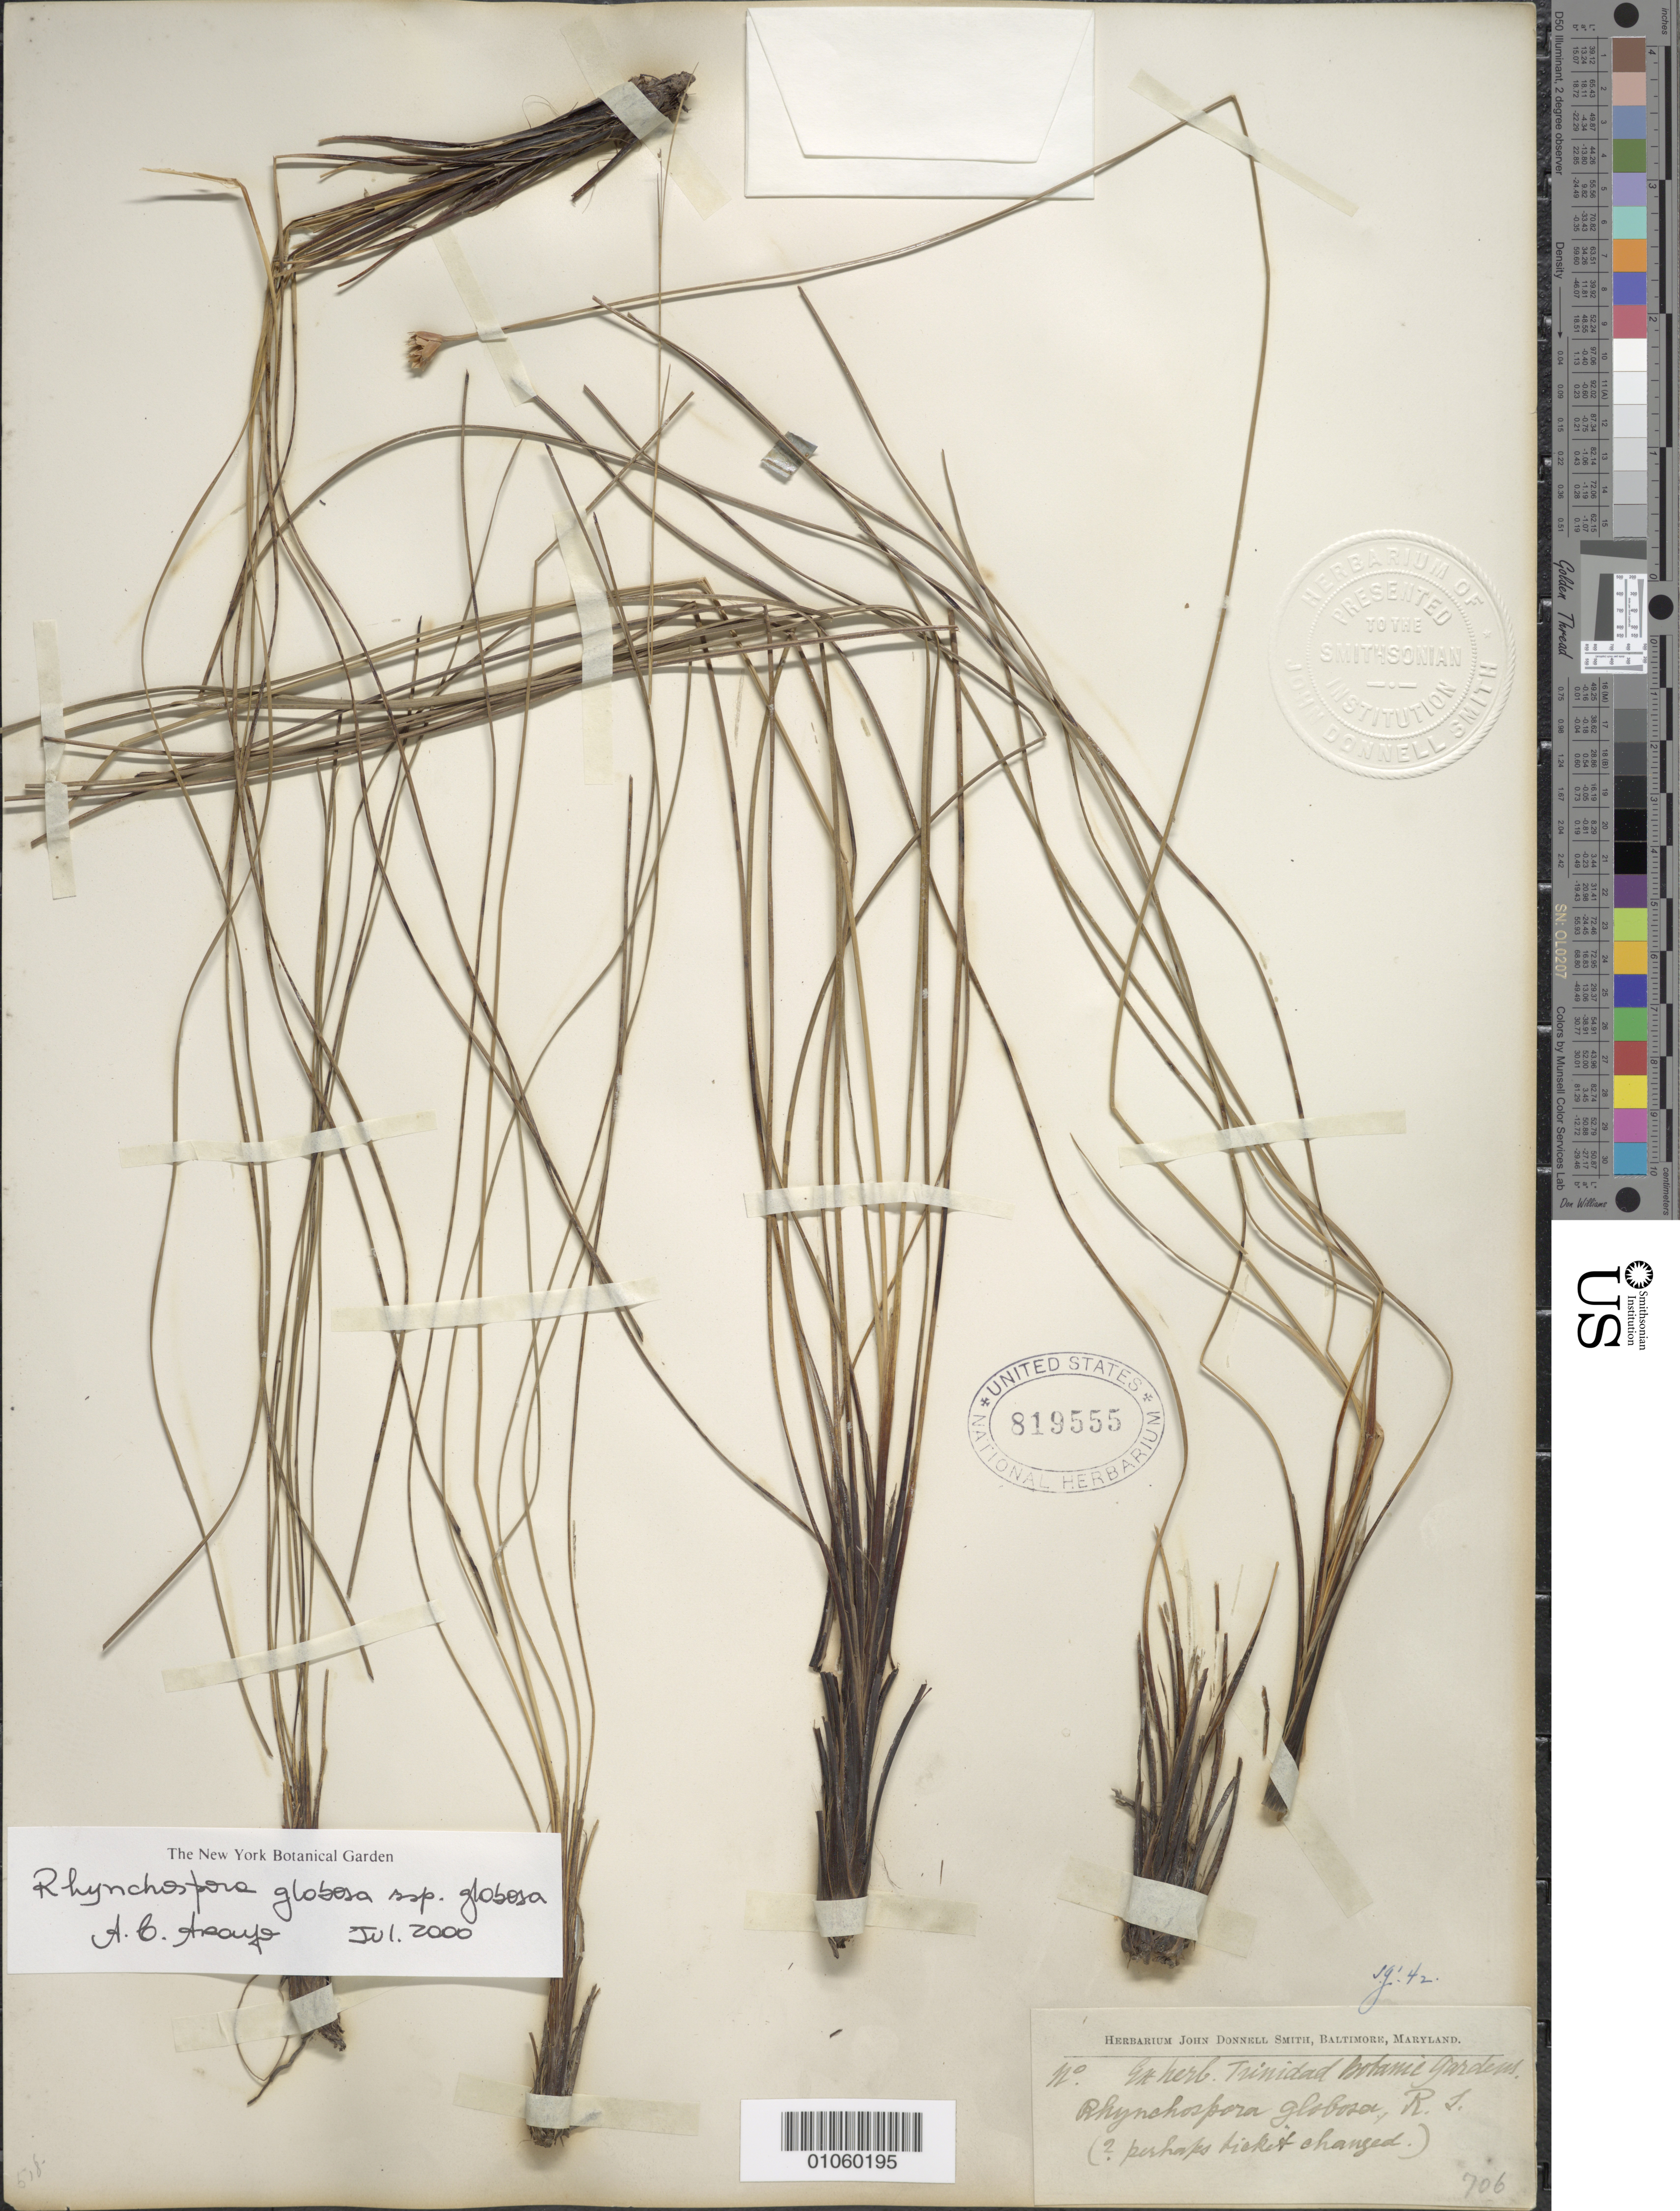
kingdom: Plantae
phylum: Tracheophyta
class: Liliopsida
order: Poales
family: Cyperaceae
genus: Rhynchospora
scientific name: Rhynchospora globosa var. globosa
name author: (Kunth) Roem. & Schult.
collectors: ex herb. Bot. Gard. Trinidad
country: Trinidad and Tobago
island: Trinidad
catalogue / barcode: US 819555